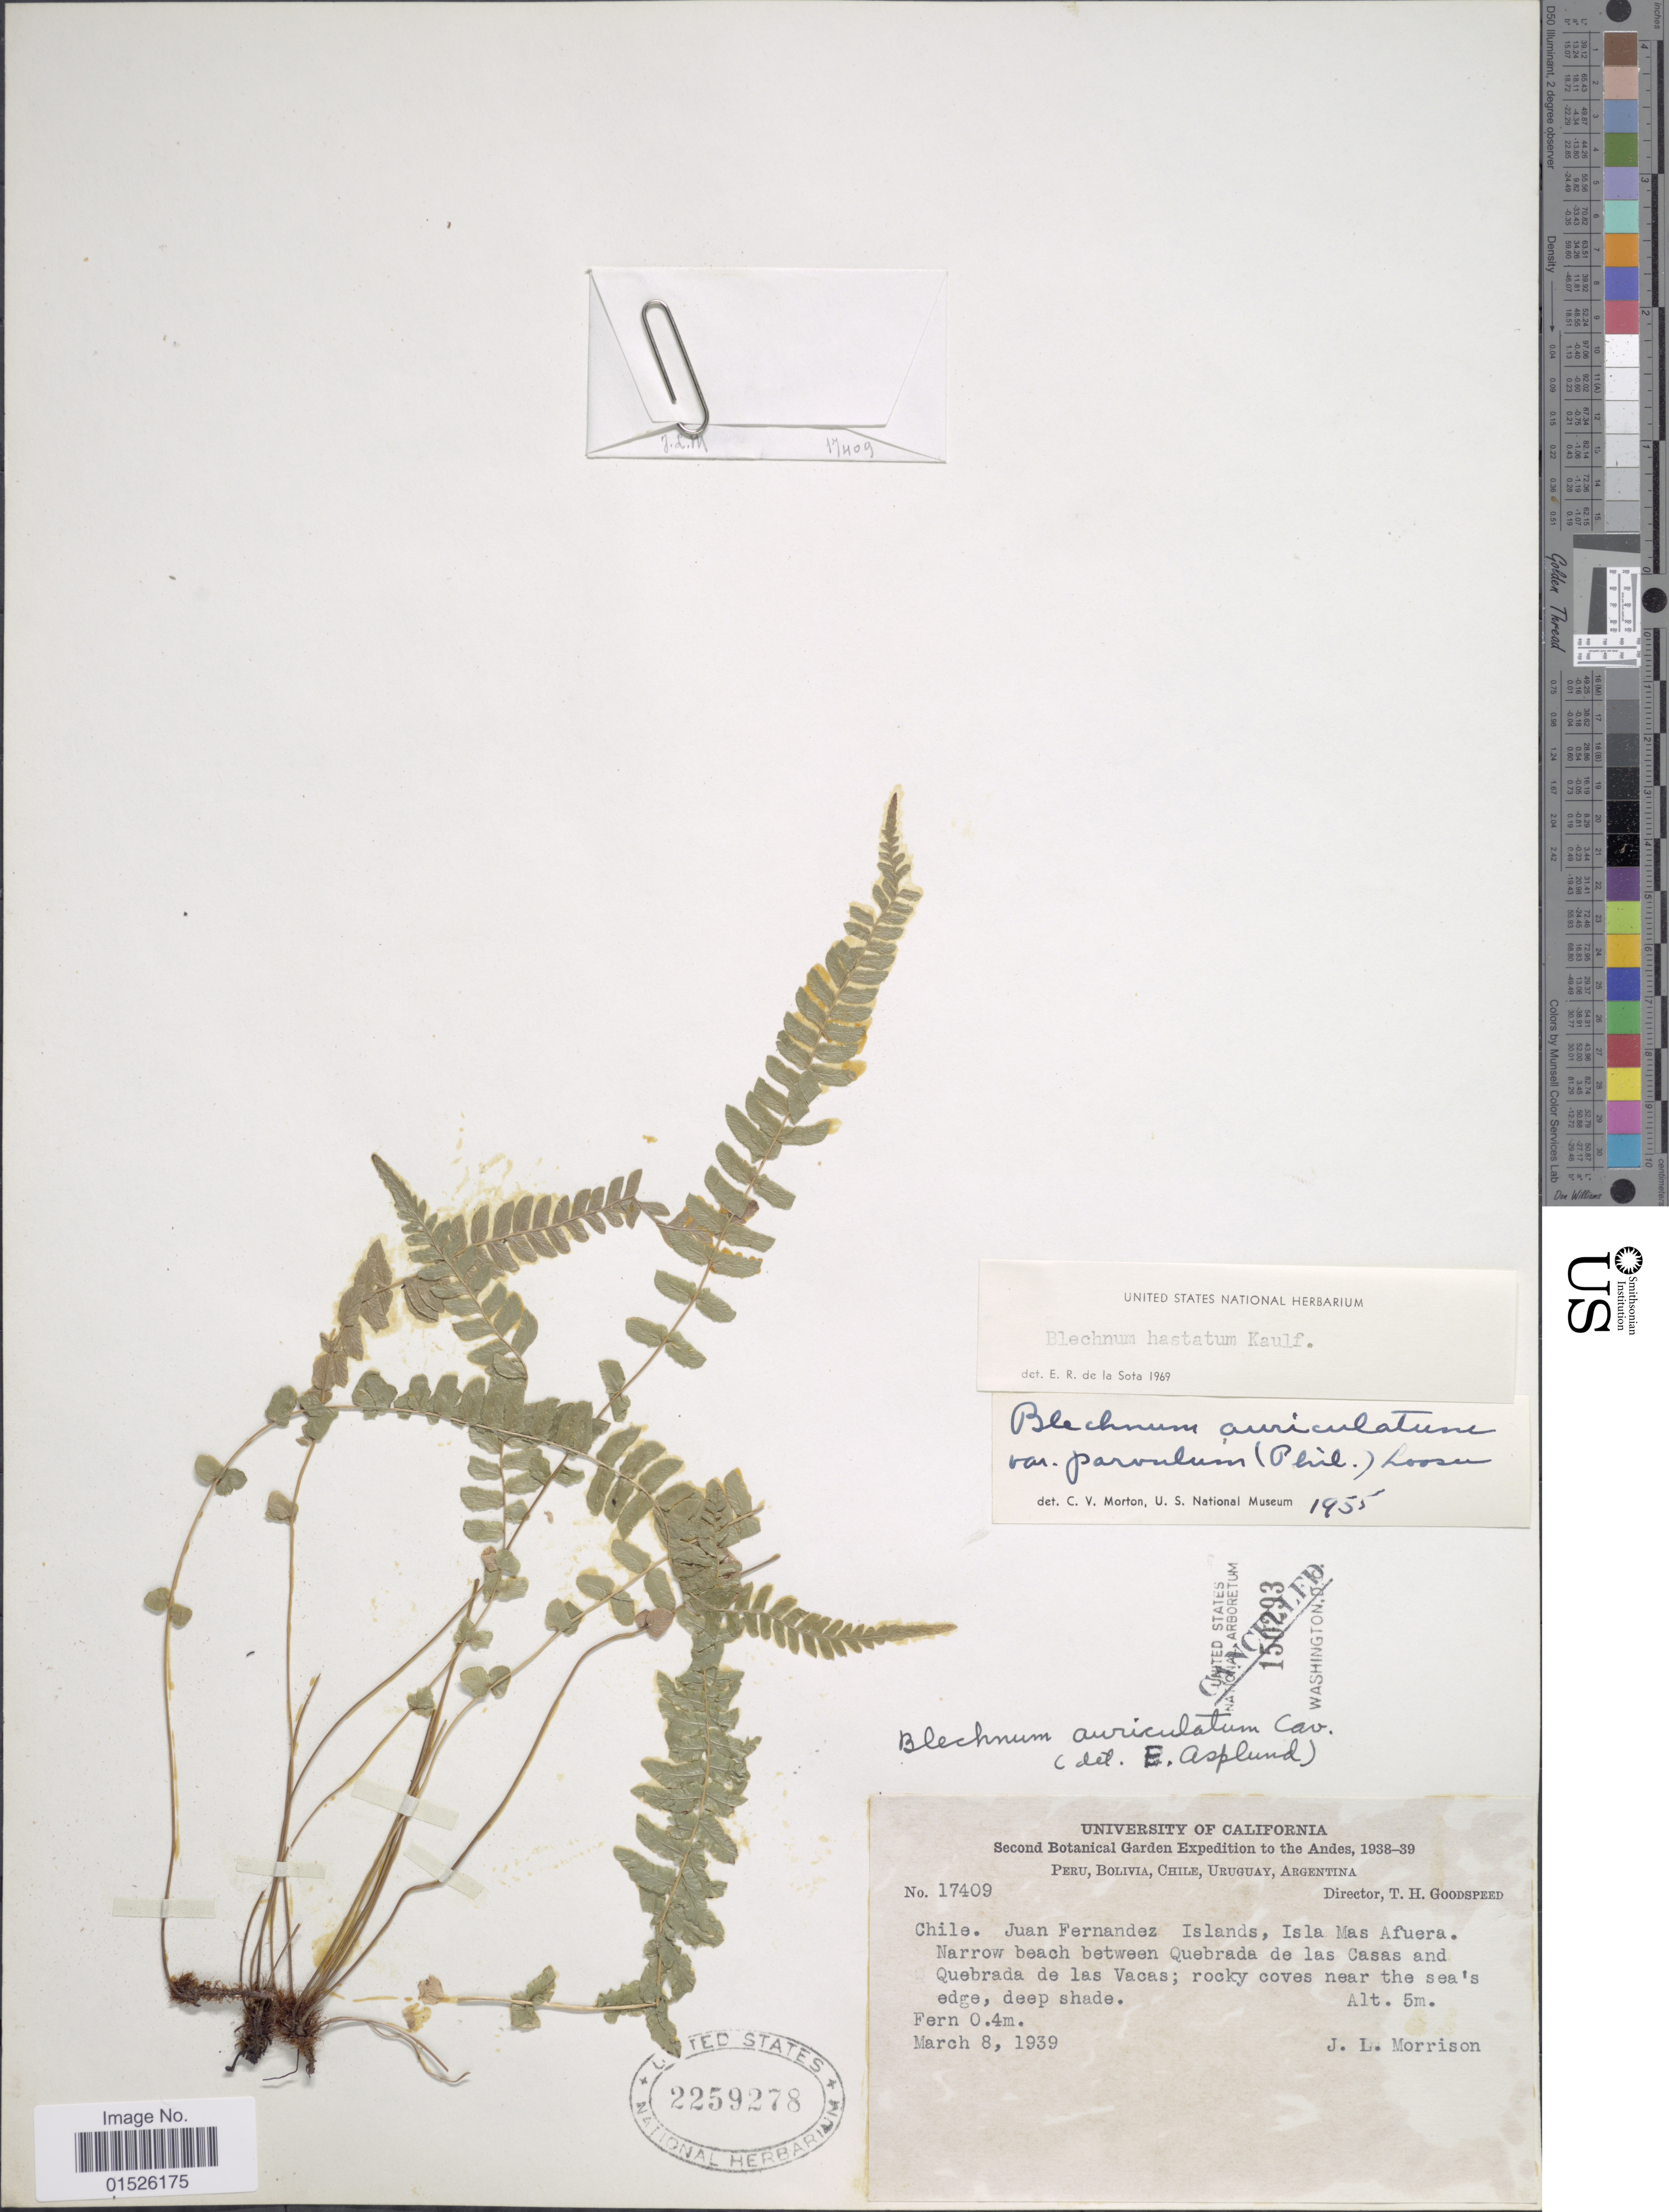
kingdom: Plantae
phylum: Tracheophyta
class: Polypodiopsida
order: Polypodiales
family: Blechnaceae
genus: Blechnum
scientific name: Blechnum hastatum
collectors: J. L. Morrison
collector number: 17409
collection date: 1939-03-08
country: Chile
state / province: Valparaíso (V)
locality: Chile. Juan Fernandez Islands, Isla Mas Afuera Narrow beach between Quebrada de las Casas and Quebrada de las Vacas.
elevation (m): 5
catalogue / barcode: US 2259278